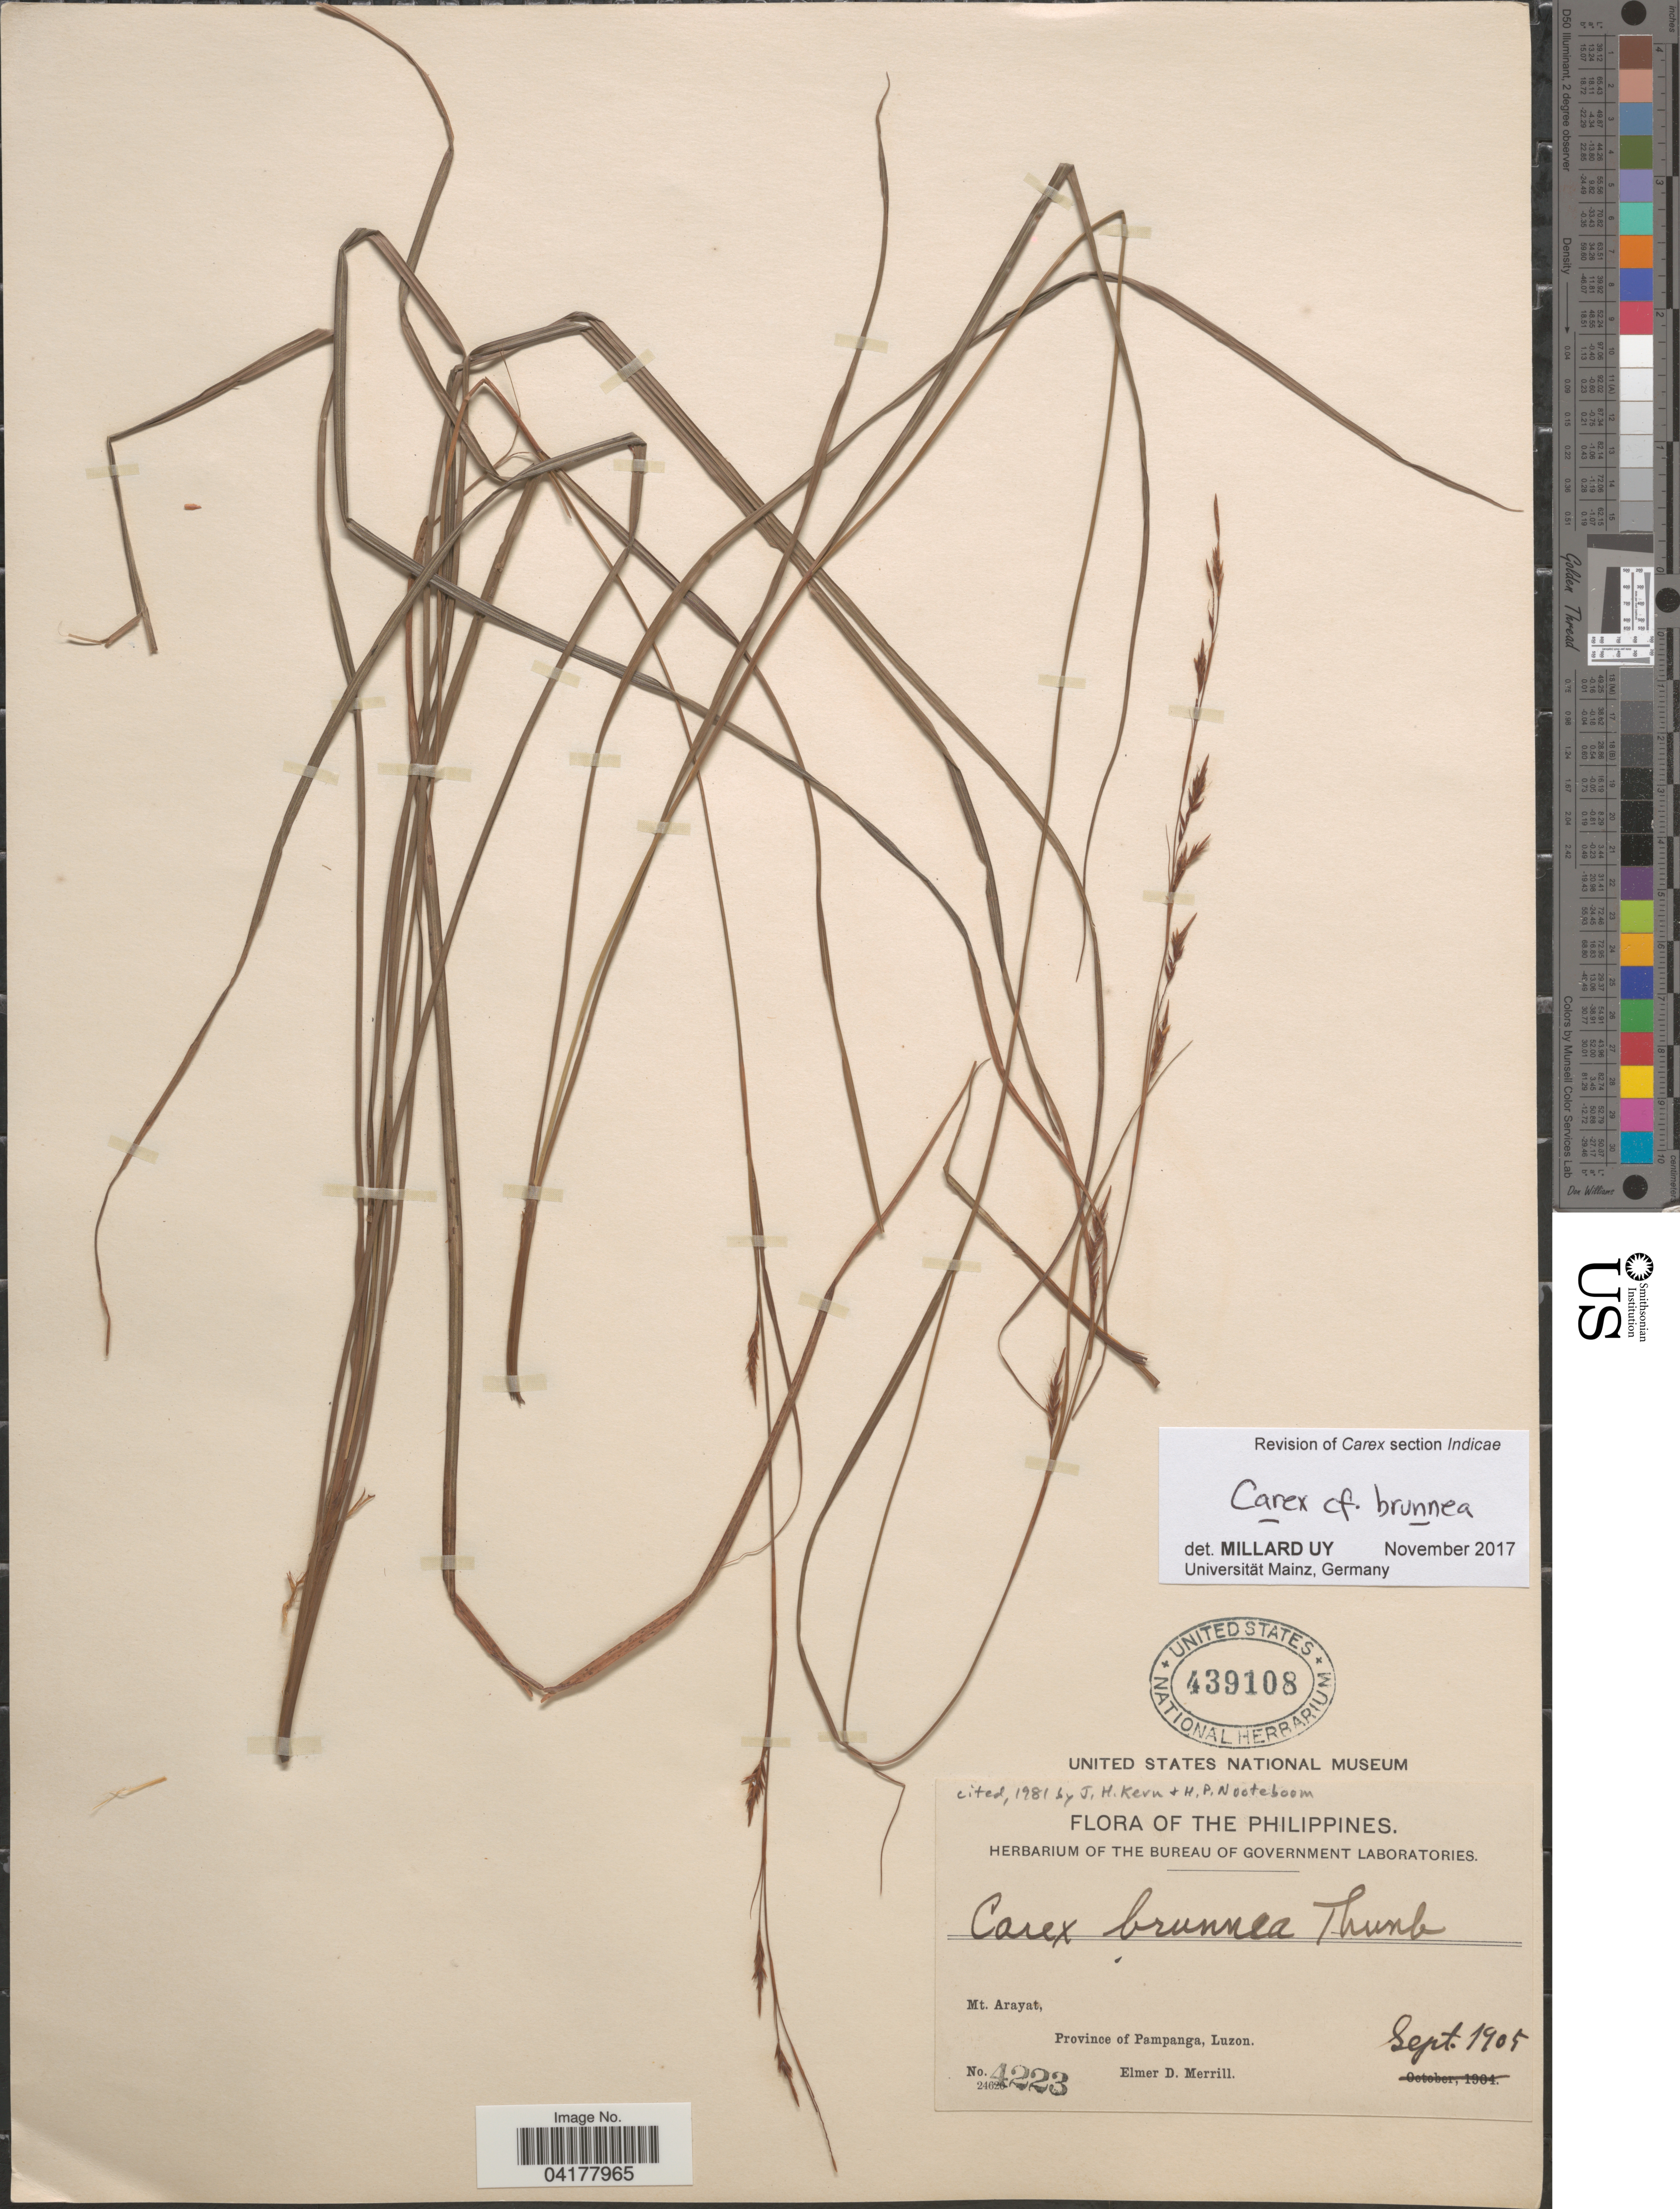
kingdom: Plantae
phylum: Tracheophyta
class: Liliopsida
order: Poales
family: Cyperaceae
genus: Carex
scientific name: Carex brunnea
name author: Thunb.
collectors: E. D. Merrill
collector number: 4223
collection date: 1905-09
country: Philippines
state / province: Central Luzon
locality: Mt. Arayat, Province of Pampanga, Luzon.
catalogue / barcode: US 439108